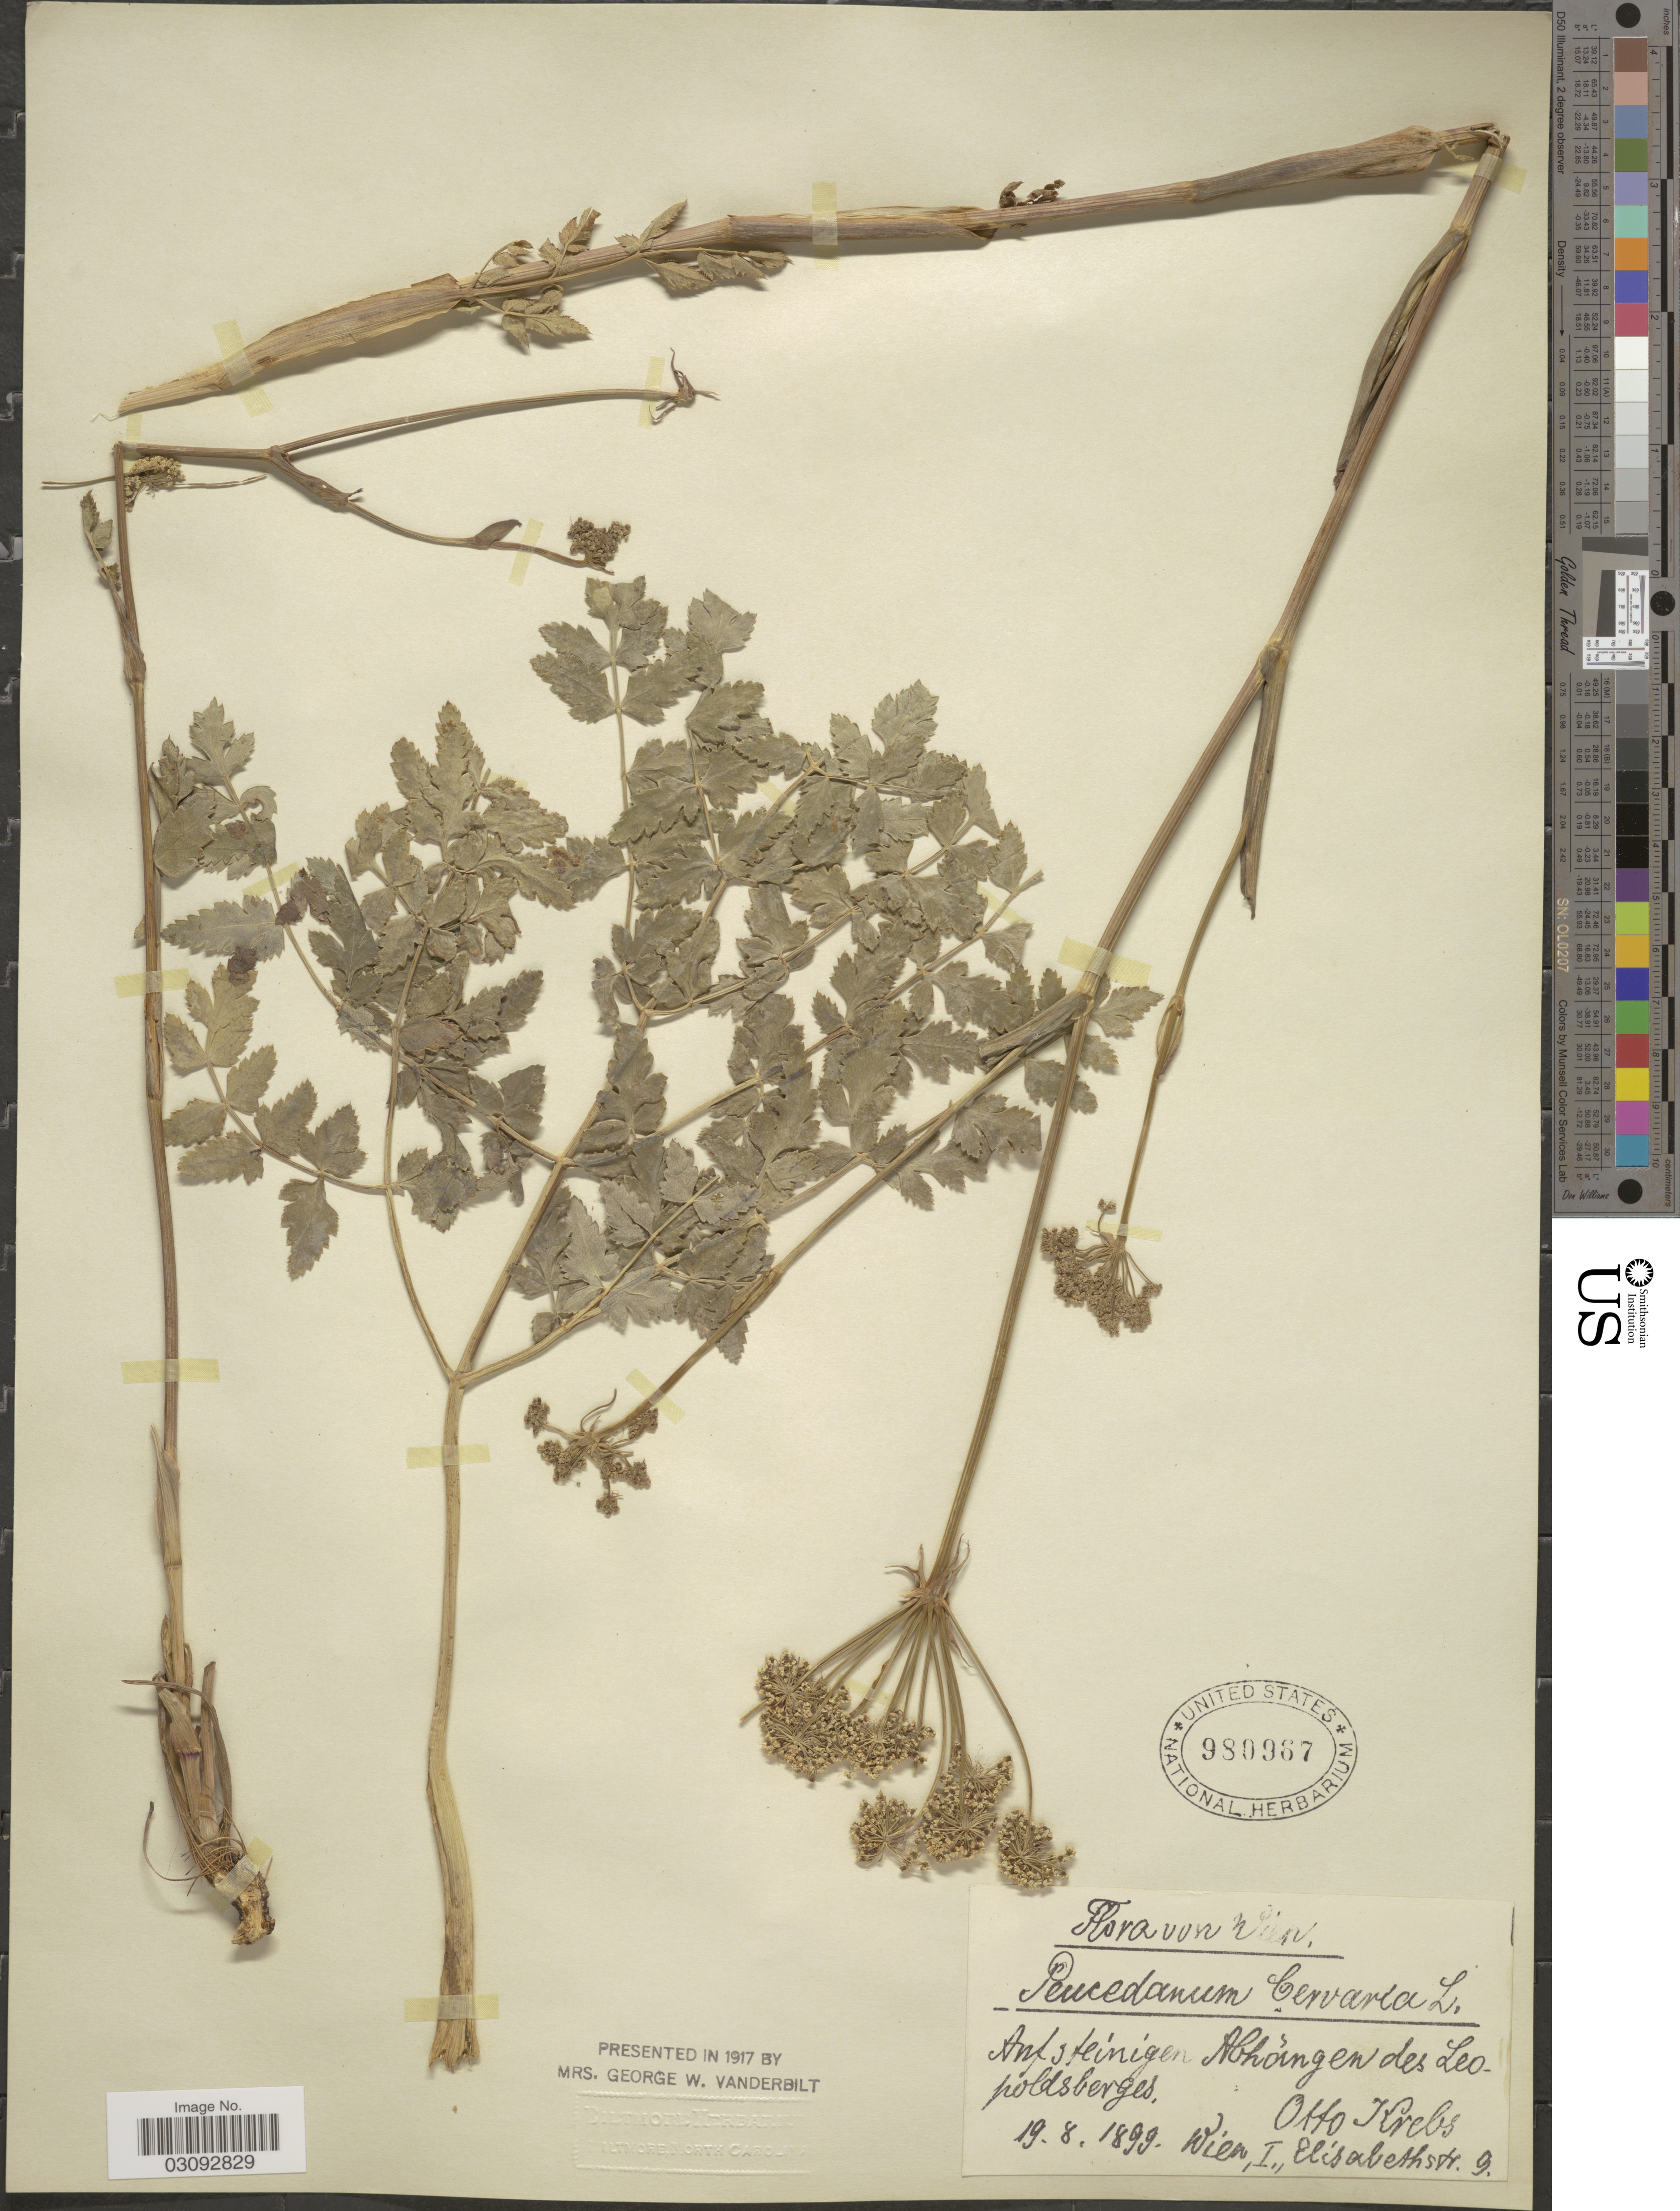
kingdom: Plantae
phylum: Tracheophyta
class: Magnoliopsida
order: Apiales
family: Apiaceae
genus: Peucedanum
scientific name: Peucedanum cervaria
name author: (L.) Cusson ex Lapeyr.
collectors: O. Krebs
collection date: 1899-08-19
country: Austria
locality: Wien, Auf steinigen Abhangen des Leopoldberges.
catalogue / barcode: US 980967